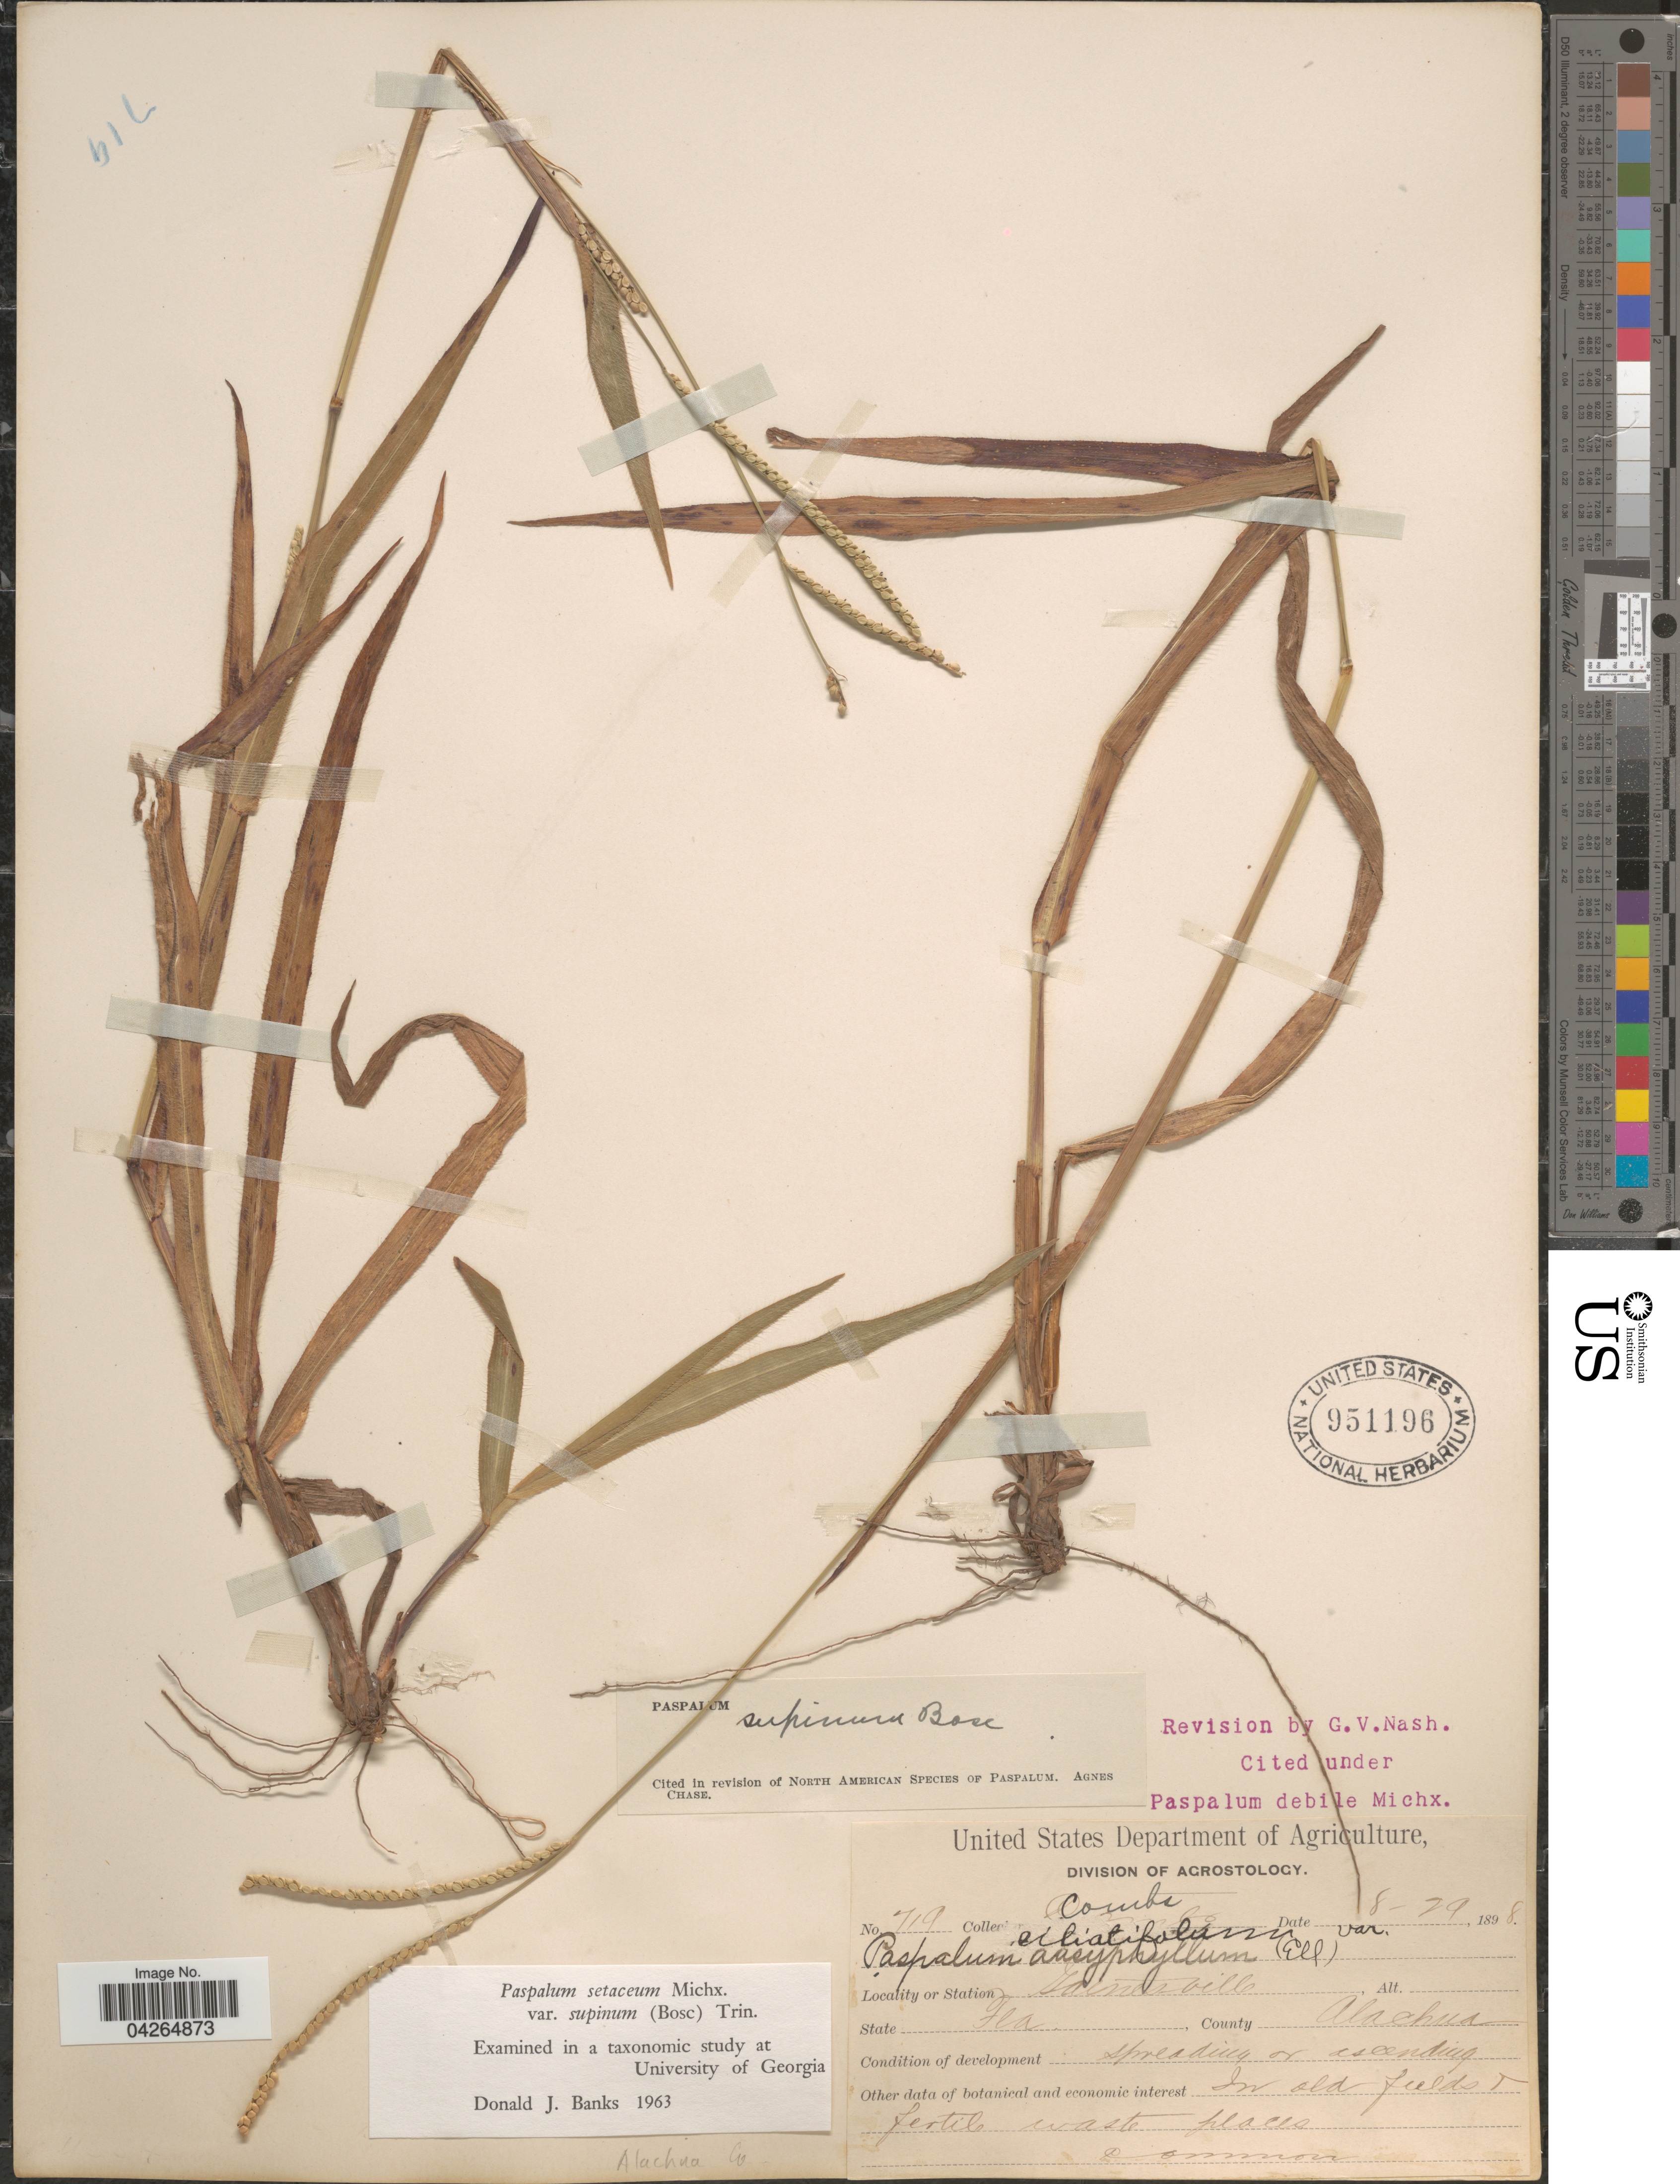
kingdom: Plantae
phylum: Tracheophyta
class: Liliopsida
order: Poales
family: Poaceae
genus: Paspalum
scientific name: Paspalum setaceum var. supinum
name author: (Bosc ex Poir.) Trin.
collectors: -. Combs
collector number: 719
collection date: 1898-08-29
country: United States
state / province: Florida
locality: Station Gainesville. County Alachua.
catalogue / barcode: US 951196